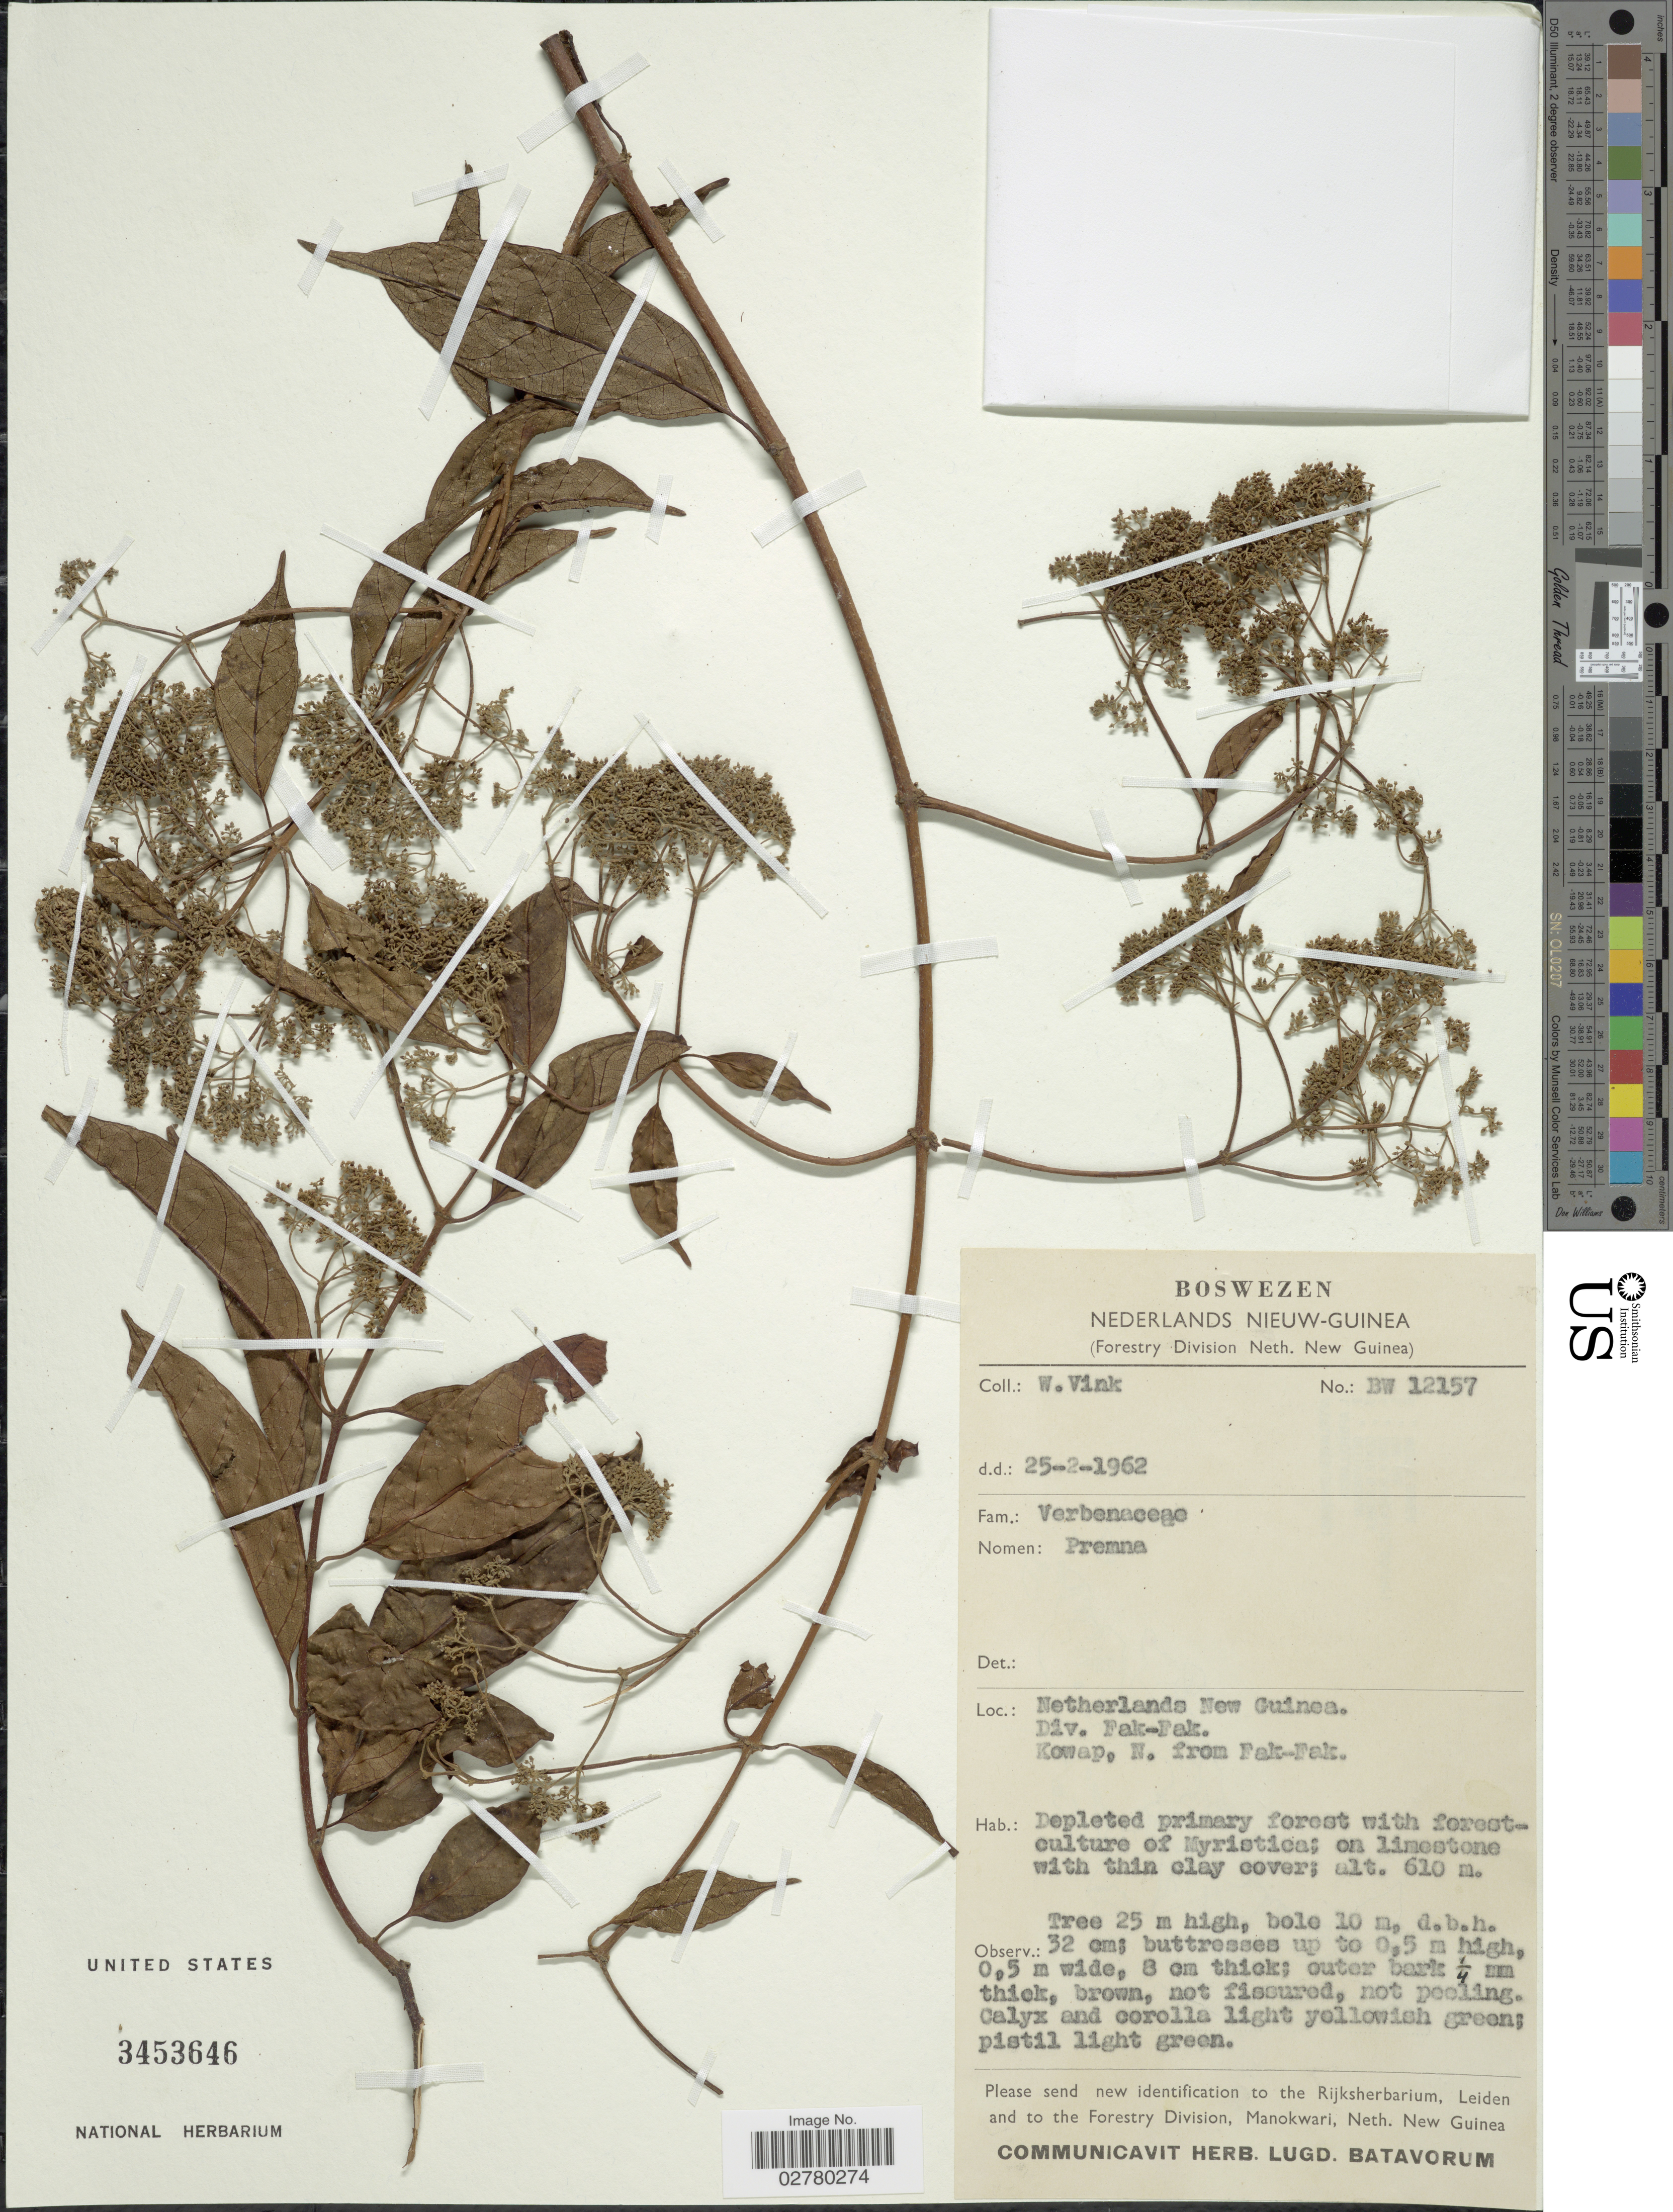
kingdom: Plantae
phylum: Tracheophyta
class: Magnoliopsida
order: Lamiales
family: Lamiaceae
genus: Premna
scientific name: Premna sp.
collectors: W. Vink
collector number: BW12157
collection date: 1962-02-25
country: Indonesia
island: New Guinea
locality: Netherlands New Guinea, Div. Fak-Fak. Kowap, N. from Fak-Fak.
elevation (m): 610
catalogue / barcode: US 3453646